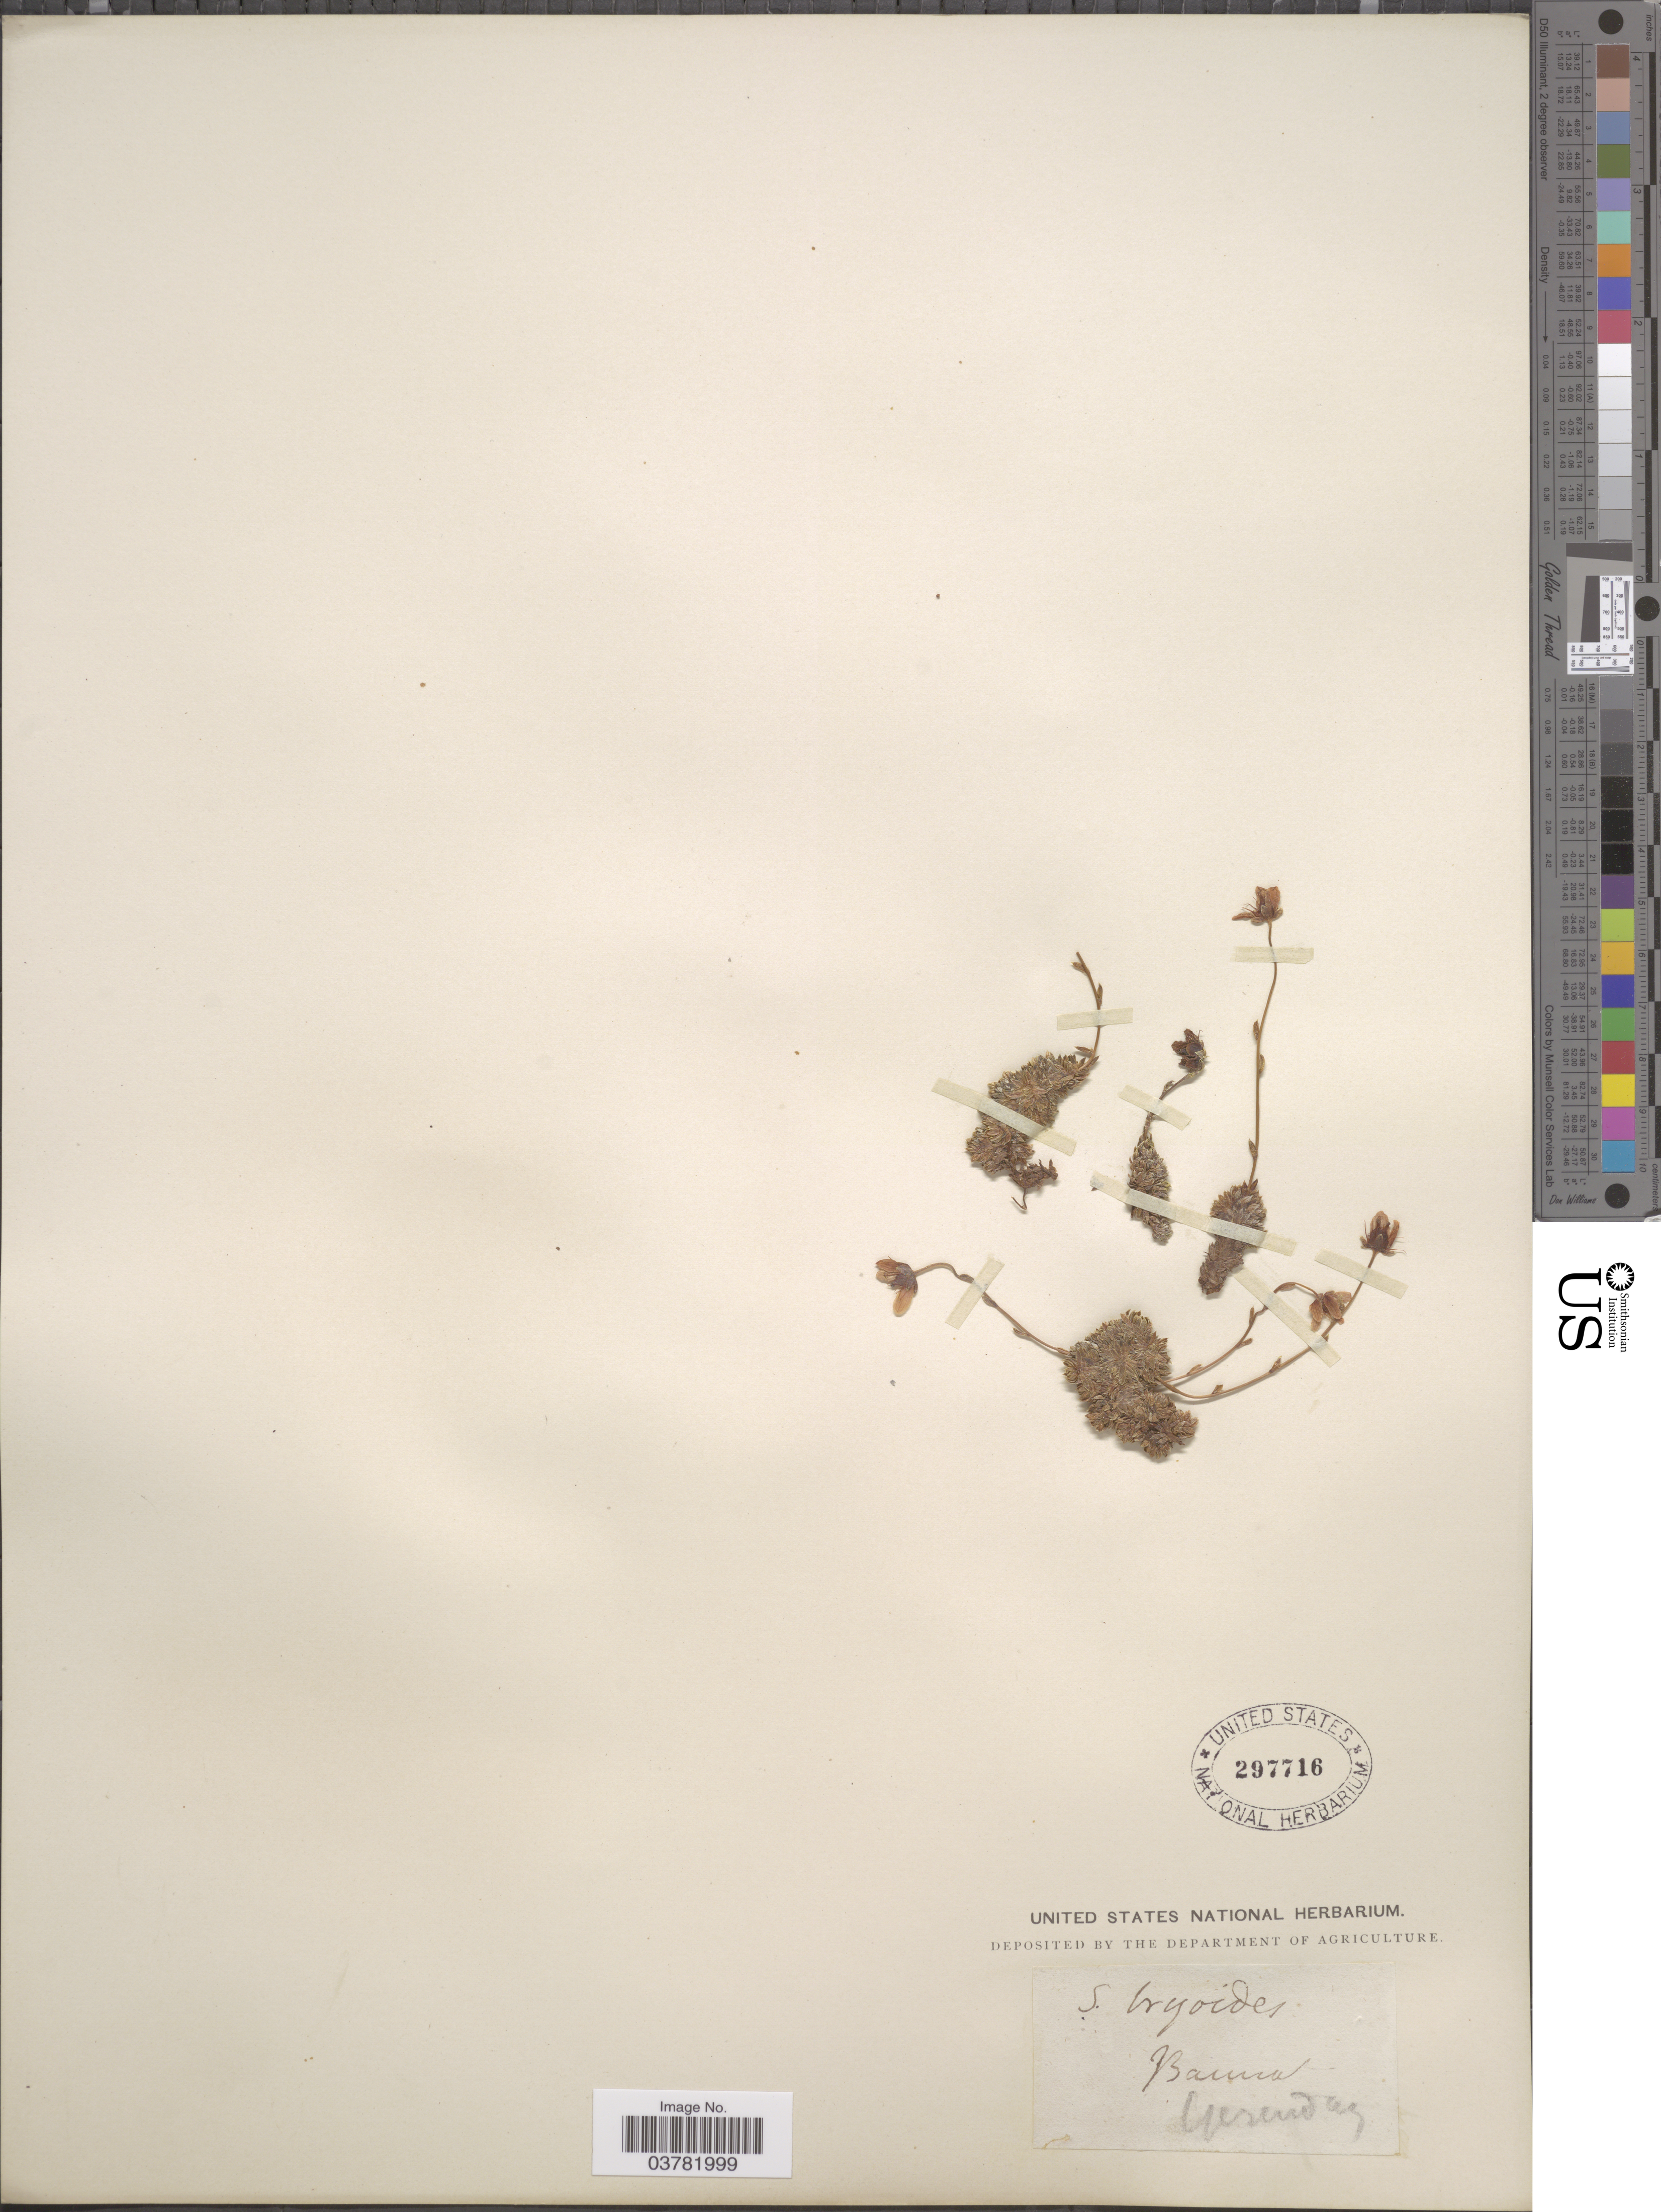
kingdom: Plantae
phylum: Tracheophyta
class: Magnoliopsida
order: Saxifragales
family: Saxifragaceae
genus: Saxifraga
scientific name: Saxifraga bryoides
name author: L.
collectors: Gerenday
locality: Bauma [interpreted].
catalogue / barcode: US 297716